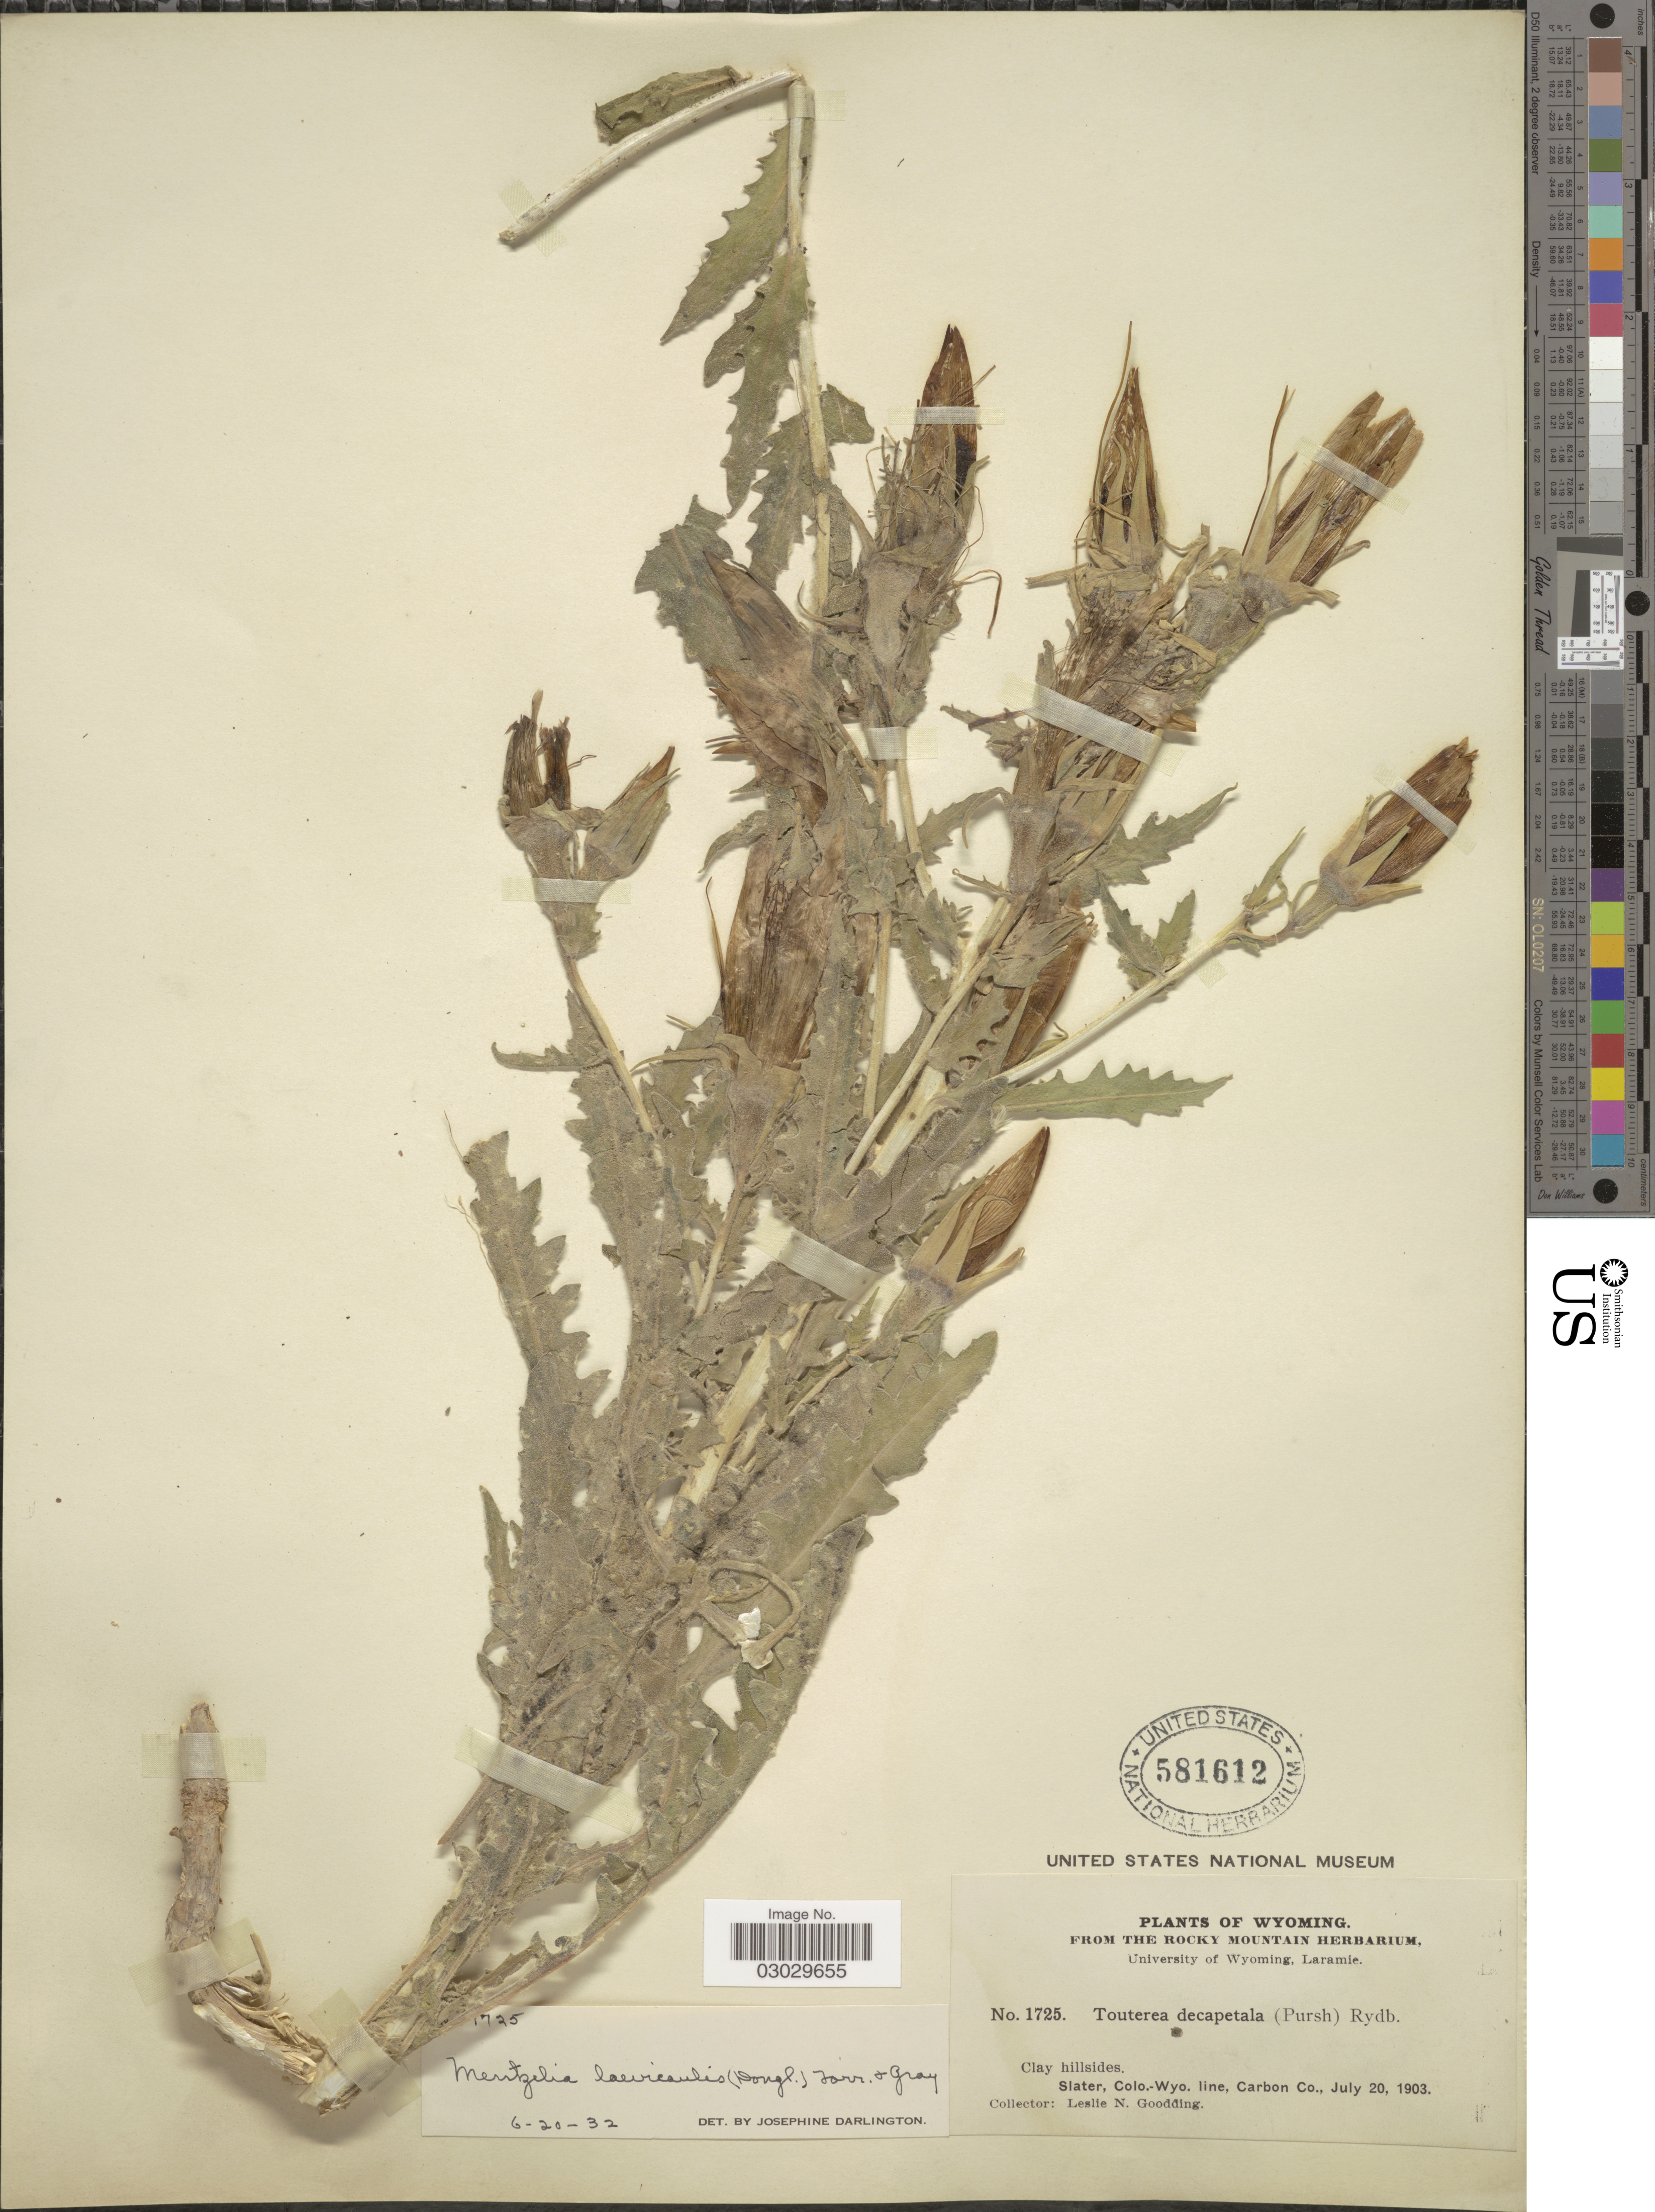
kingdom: Plantae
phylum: Tracheophyta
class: Magnoliopsida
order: Cornales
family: Loasaceae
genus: Mentzelia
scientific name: Mentzelia laevicaulis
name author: (Douglas ex Hook.) Torr. & A. Gray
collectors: L. N. Goodding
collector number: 1725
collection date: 1903-07-20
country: United States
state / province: Wyoming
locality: Slater, Colo.-Wyo. line, Carbon Co.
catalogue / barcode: US 581612